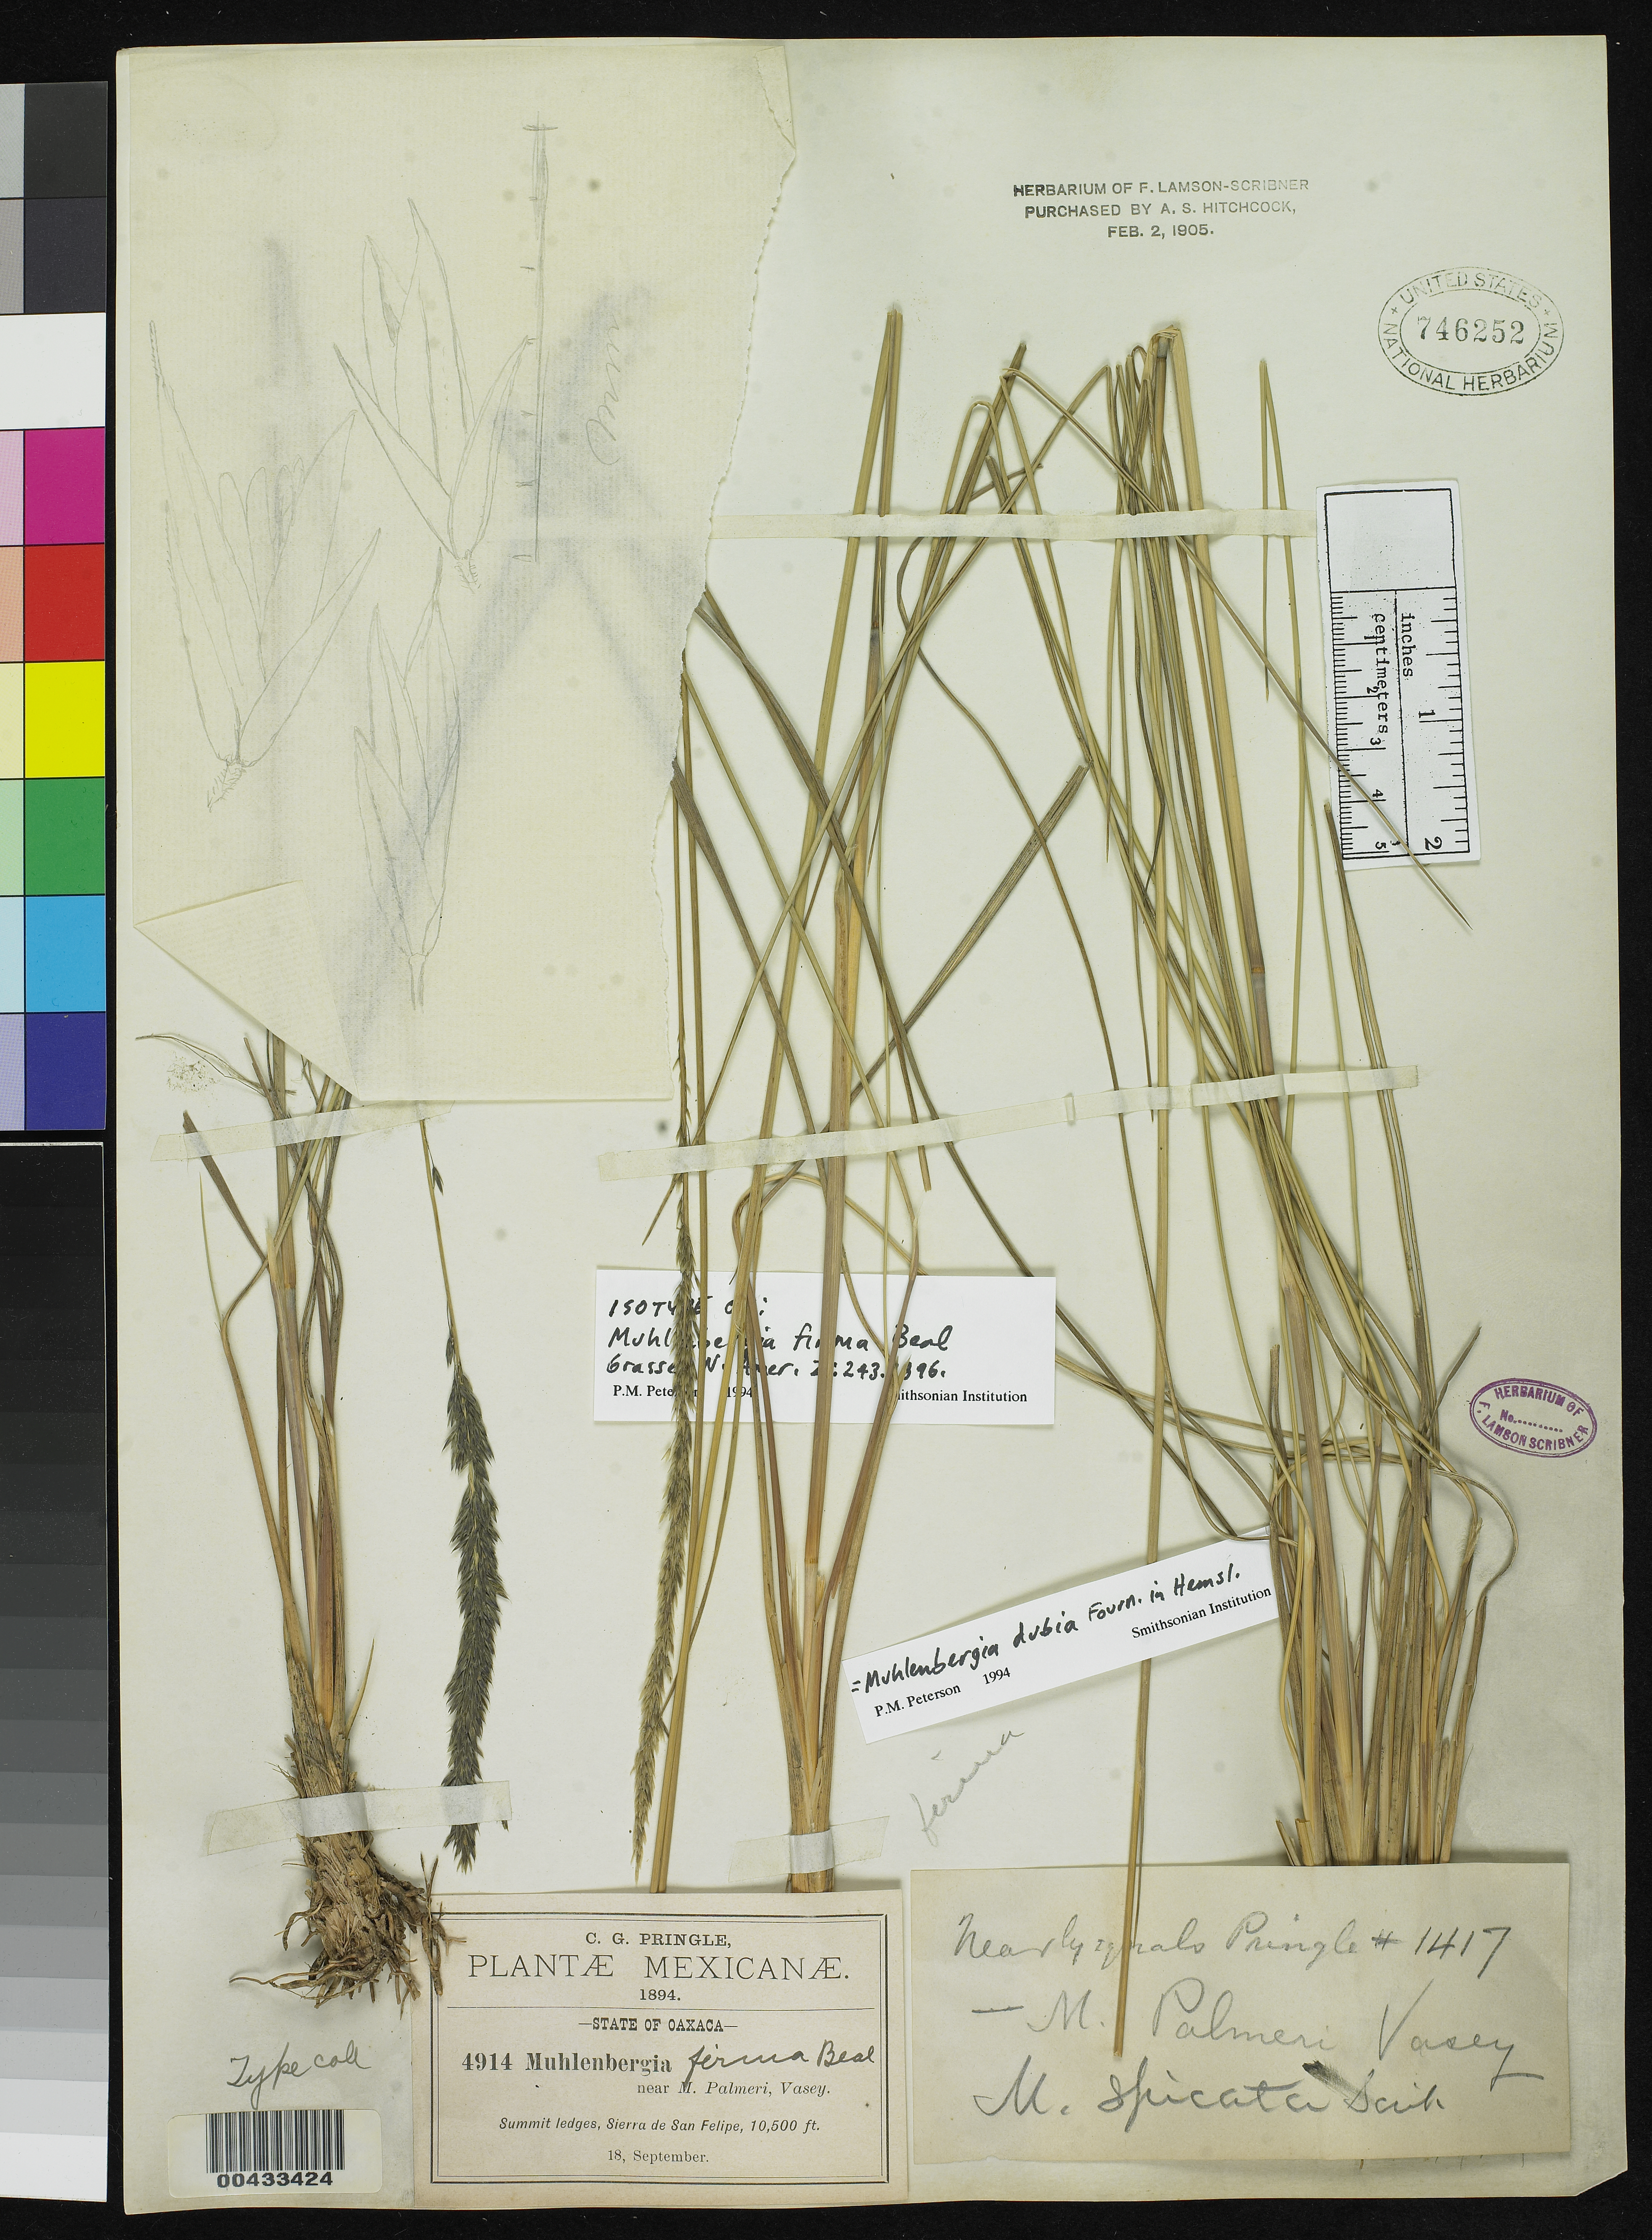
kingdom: Plantae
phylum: Tracheophyta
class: Liliopsida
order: Poales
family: Poaceae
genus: Muhlenbergia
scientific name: Muhlenbergia firma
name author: W.J. Beal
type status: Isotype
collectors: C. G. Pringle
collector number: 4914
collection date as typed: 18 Sep 1894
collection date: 1894-09-18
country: Mexico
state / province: Oaxaca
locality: Sierra de San Felipe, summit Legges.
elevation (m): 3200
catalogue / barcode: US 746252